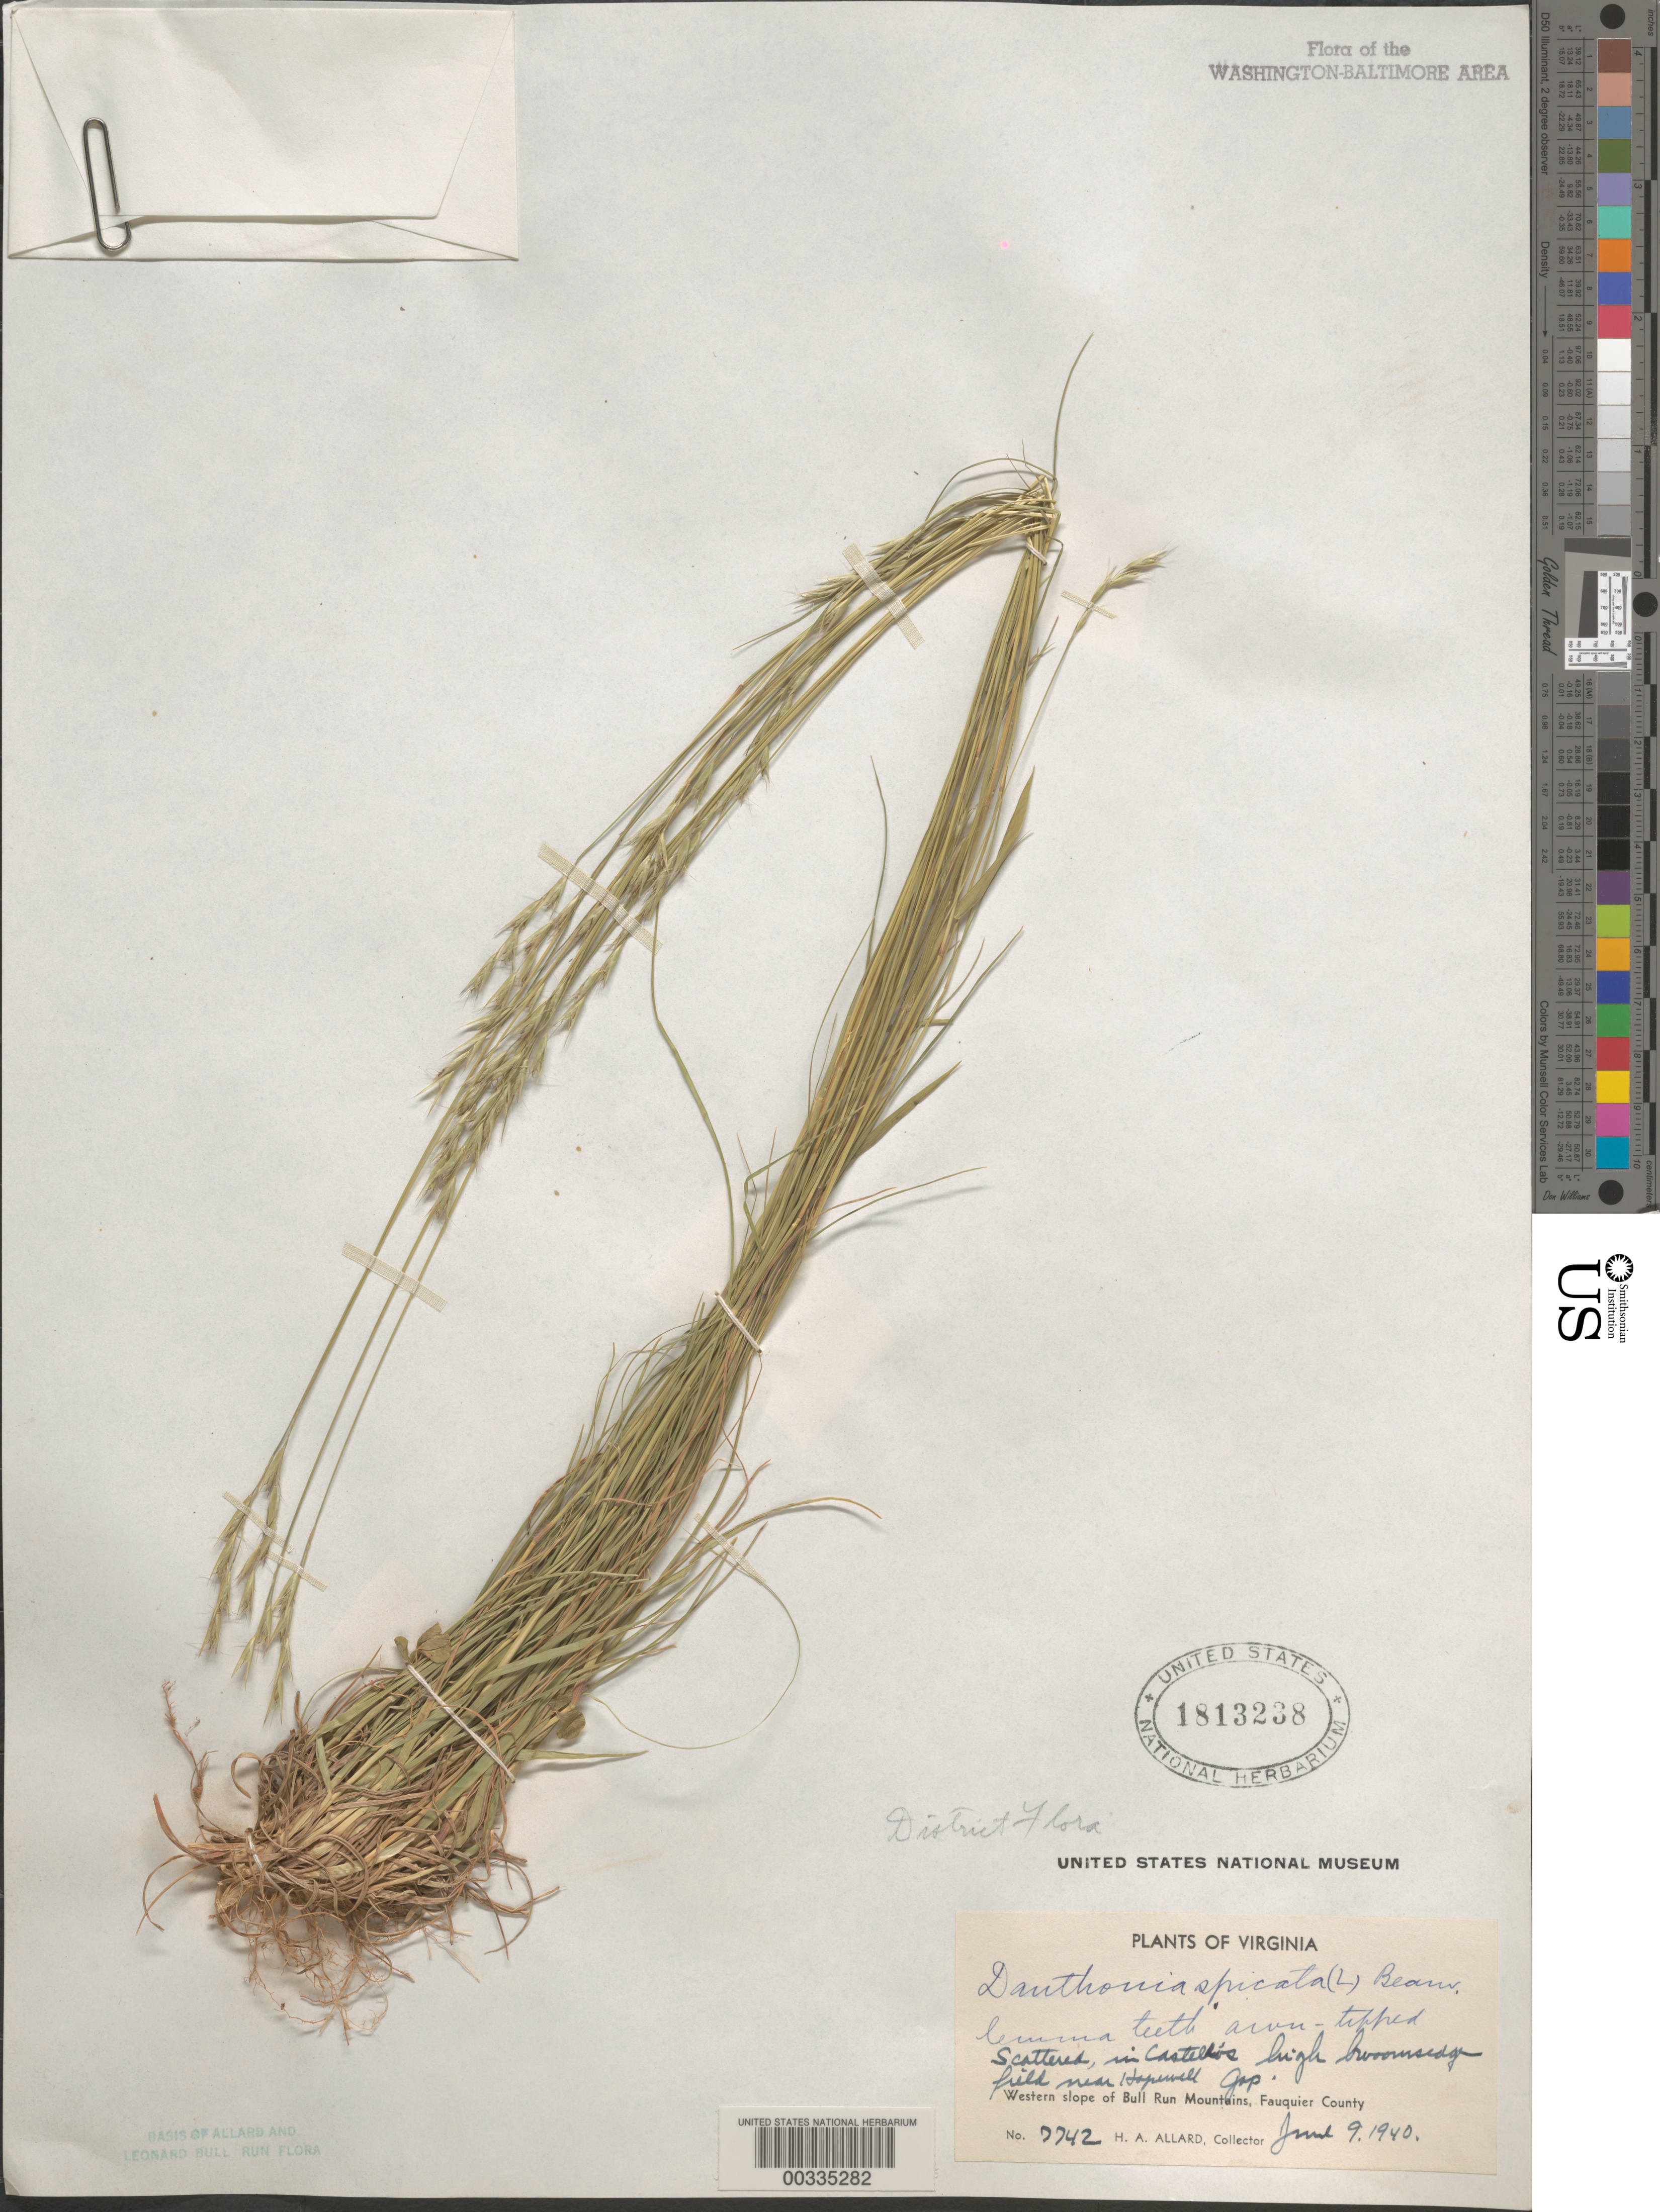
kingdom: Plantae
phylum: Tracheophyta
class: Liliopsida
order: Poales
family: Poaceae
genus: Danthonia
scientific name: Danthonia spicata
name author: (L.) P. Beauv. ex Roem. & Schult.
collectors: H. A. Allard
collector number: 7742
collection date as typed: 09 Jun 1940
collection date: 1940-06-09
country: United States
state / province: Virginia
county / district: Fauquier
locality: Hopewell Gap vicinity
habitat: Field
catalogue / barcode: US 1813238